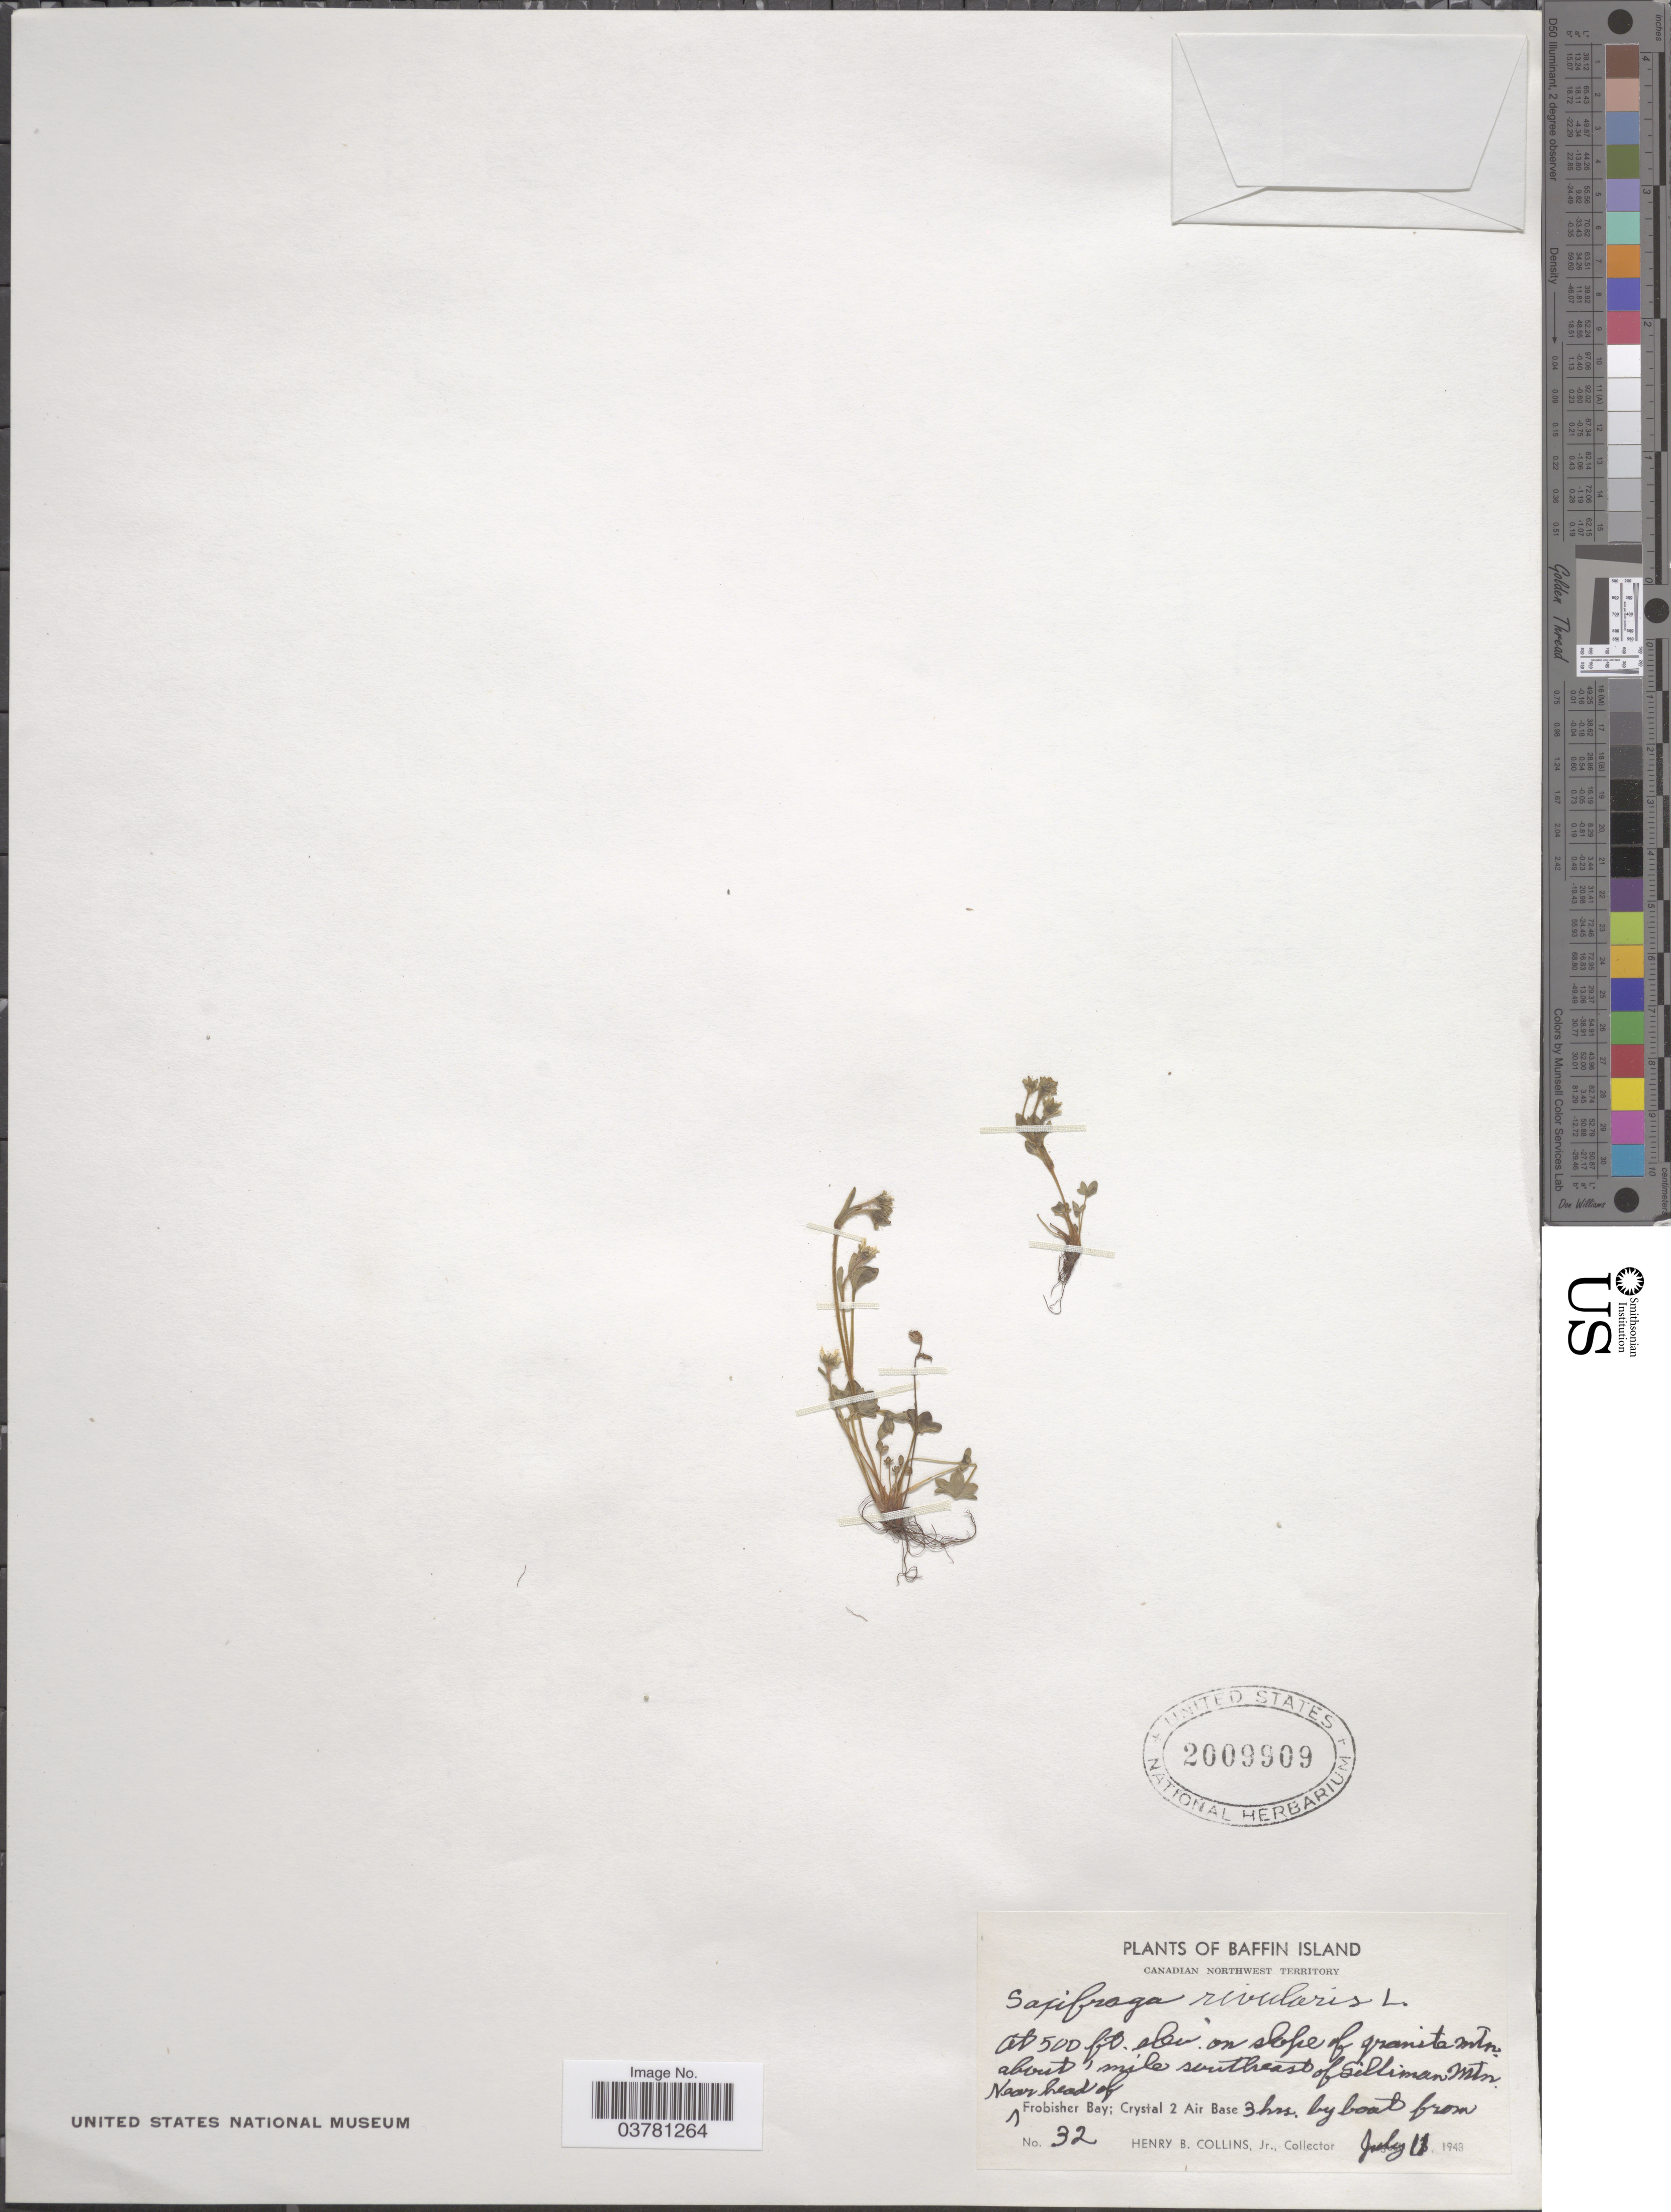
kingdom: Plantae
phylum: Tracheophyta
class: Magnoliopsida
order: Saxifragales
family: Saxifragaceae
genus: Saxifraga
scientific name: Saxifraga rivularis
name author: L.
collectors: H. Collins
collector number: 32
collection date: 1948-07-11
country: Canada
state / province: Nunavut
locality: Baffin Island. Canadian Northwest Territory. On slope of granite mtn. about 1 mile southeast of Silliman Mtn. Near head of Frobisher Bay; Crystal 2 Air Base 3 km. by boat from .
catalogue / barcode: US 2009909